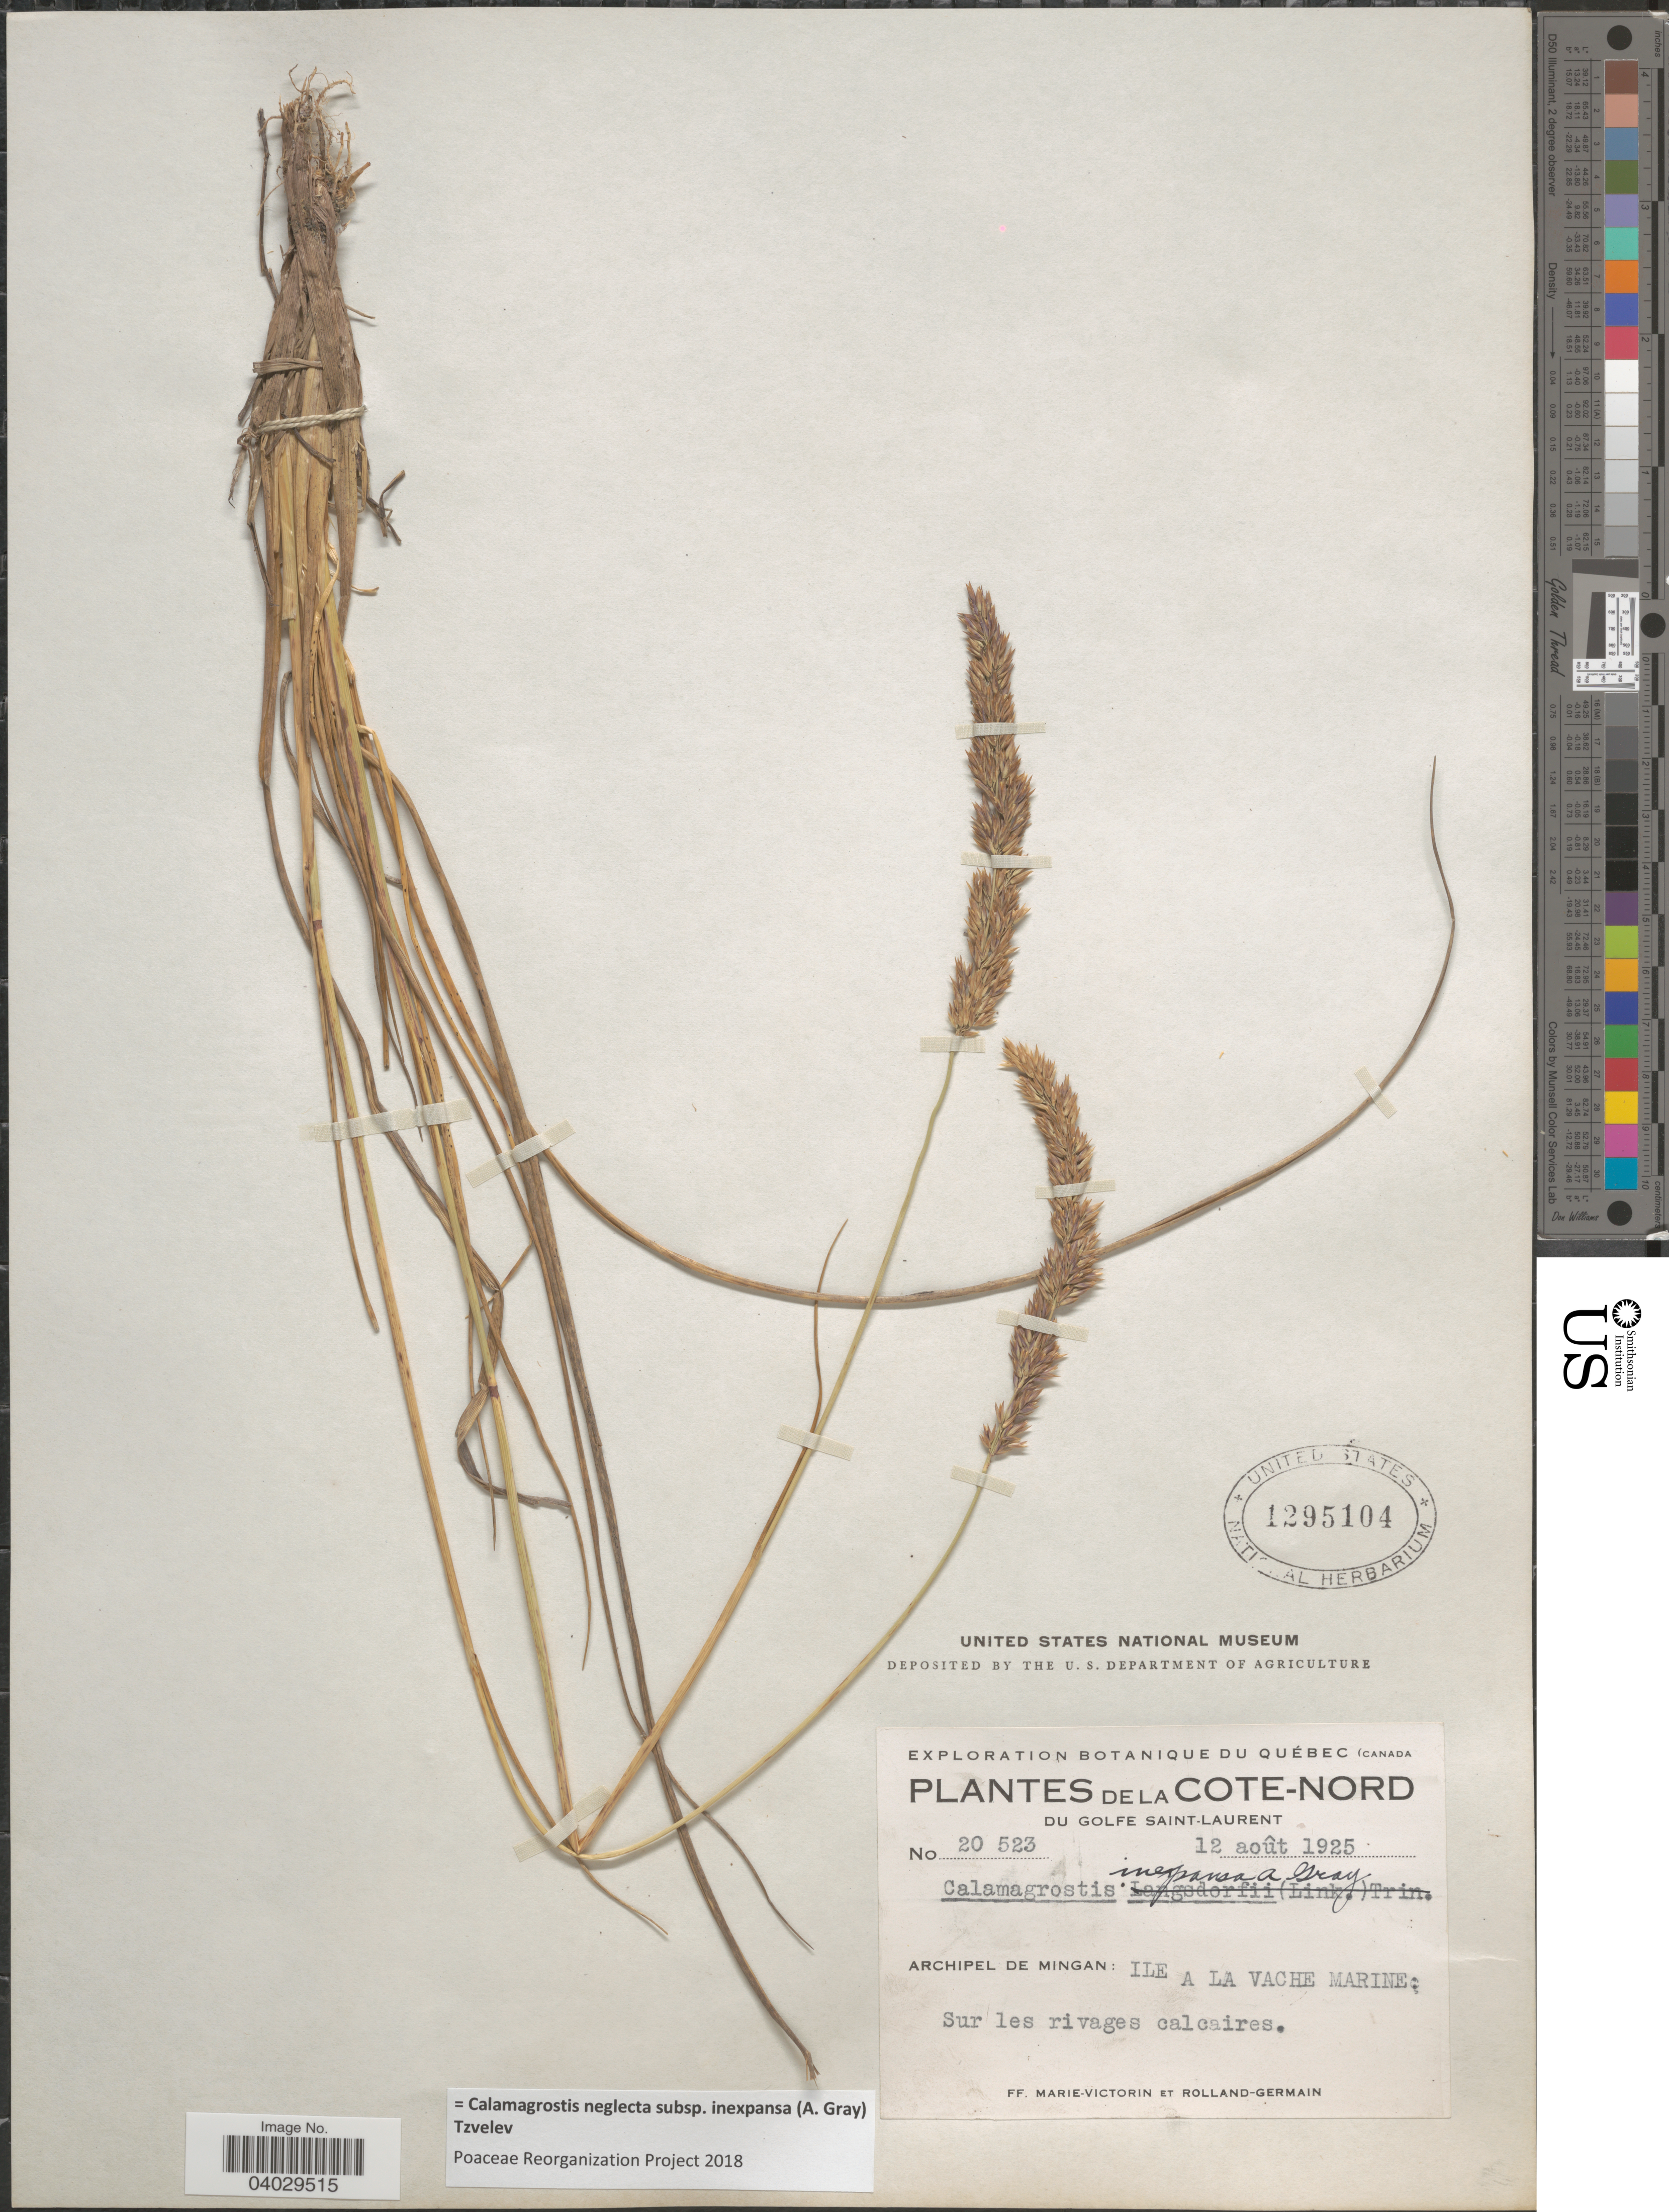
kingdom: Plantae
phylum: Tracheophyta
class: Liliopsida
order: Poales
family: Poaceae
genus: Calamagrostis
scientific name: Calamagrostis neglecta subsp. inexpansa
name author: (A. Gray) Tzvelev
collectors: F. Marie-Victorin & Rolland-Germain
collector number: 20523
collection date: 1925-08-12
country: Canada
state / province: Quebec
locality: Cote-Nord. Du Golfe Saint-Laurent. Archipel de Mingan: Ile a la Vache Marine: Sur les rivages calcaires.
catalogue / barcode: US 1295104